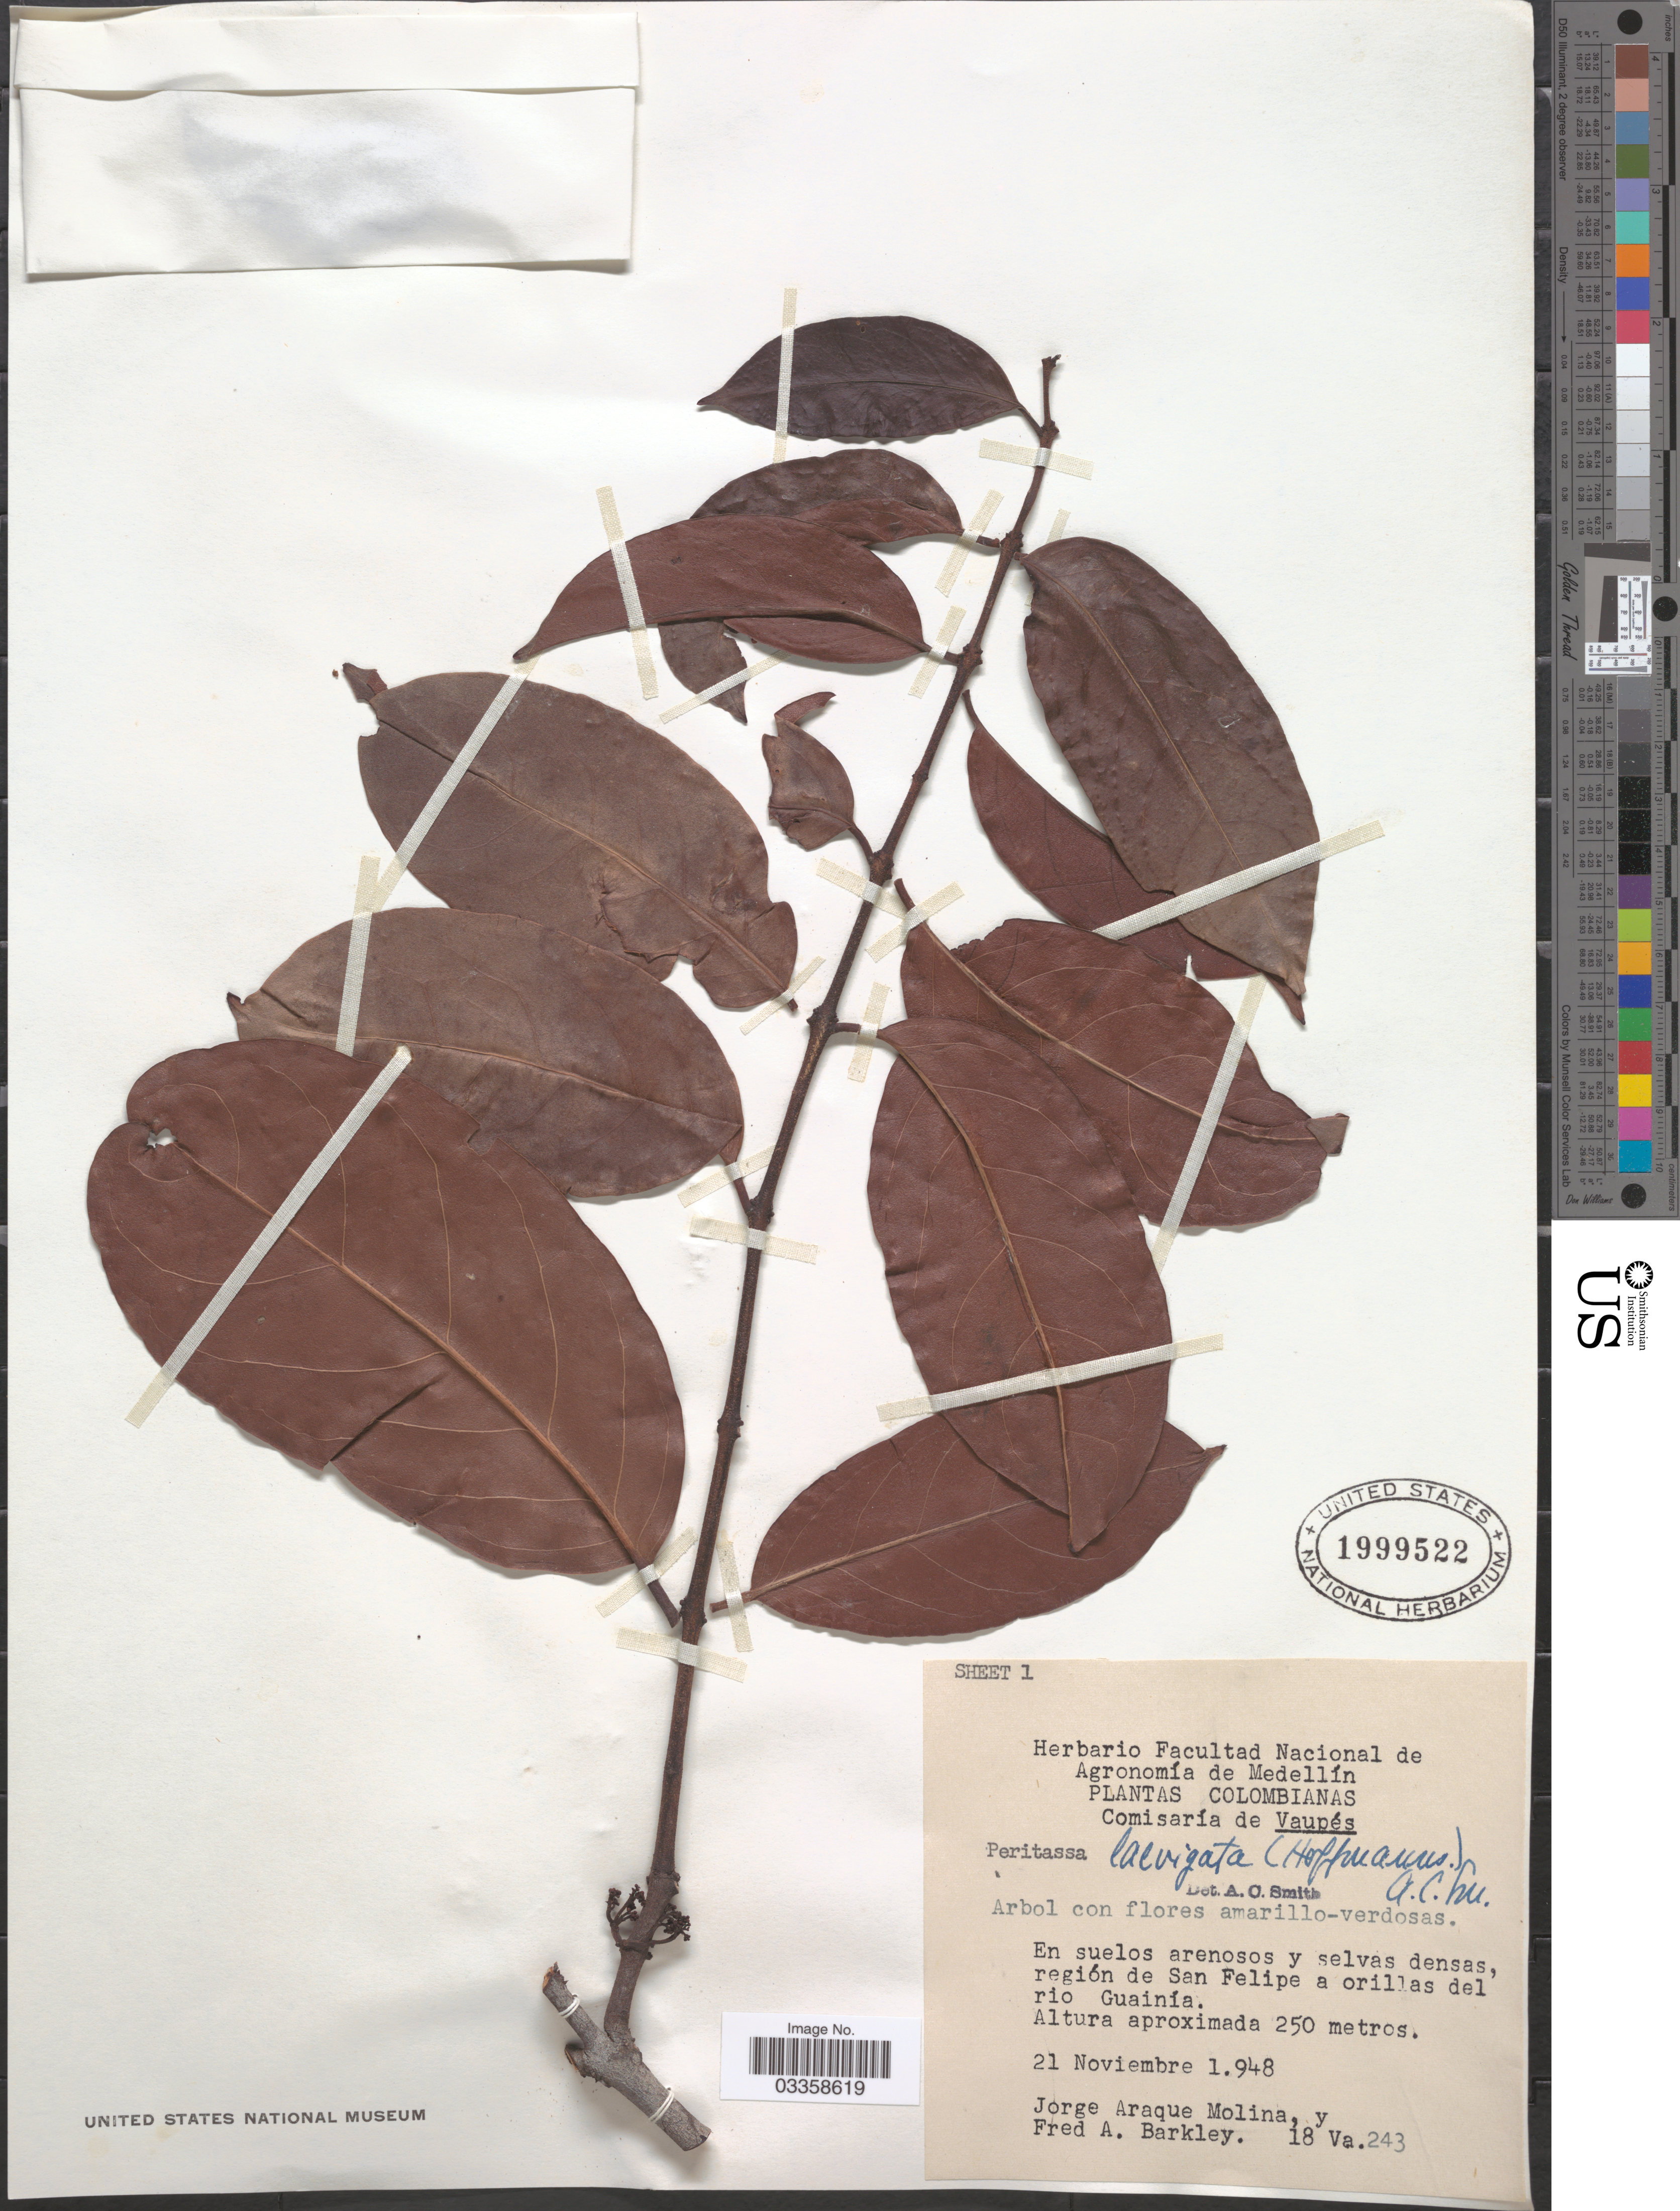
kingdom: Plantae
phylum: Tracheophyta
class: Magnoliopsida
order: Celastrales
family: Celastraceae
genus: Peritassa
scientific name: Peritassa laevigata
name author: (Hoffmanns. ex Link) A.C. Sm.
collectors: J. Araque Molina & F. A. Barkley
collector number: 18Va.243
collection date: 1948-11-21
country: Colombia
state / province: Vaupés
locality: Comisaría de Vaupés, En suelos arenosos y selvas densas, región de San Felipe a orillas del rio Guainía.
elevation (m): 250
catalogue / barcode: US 1999522